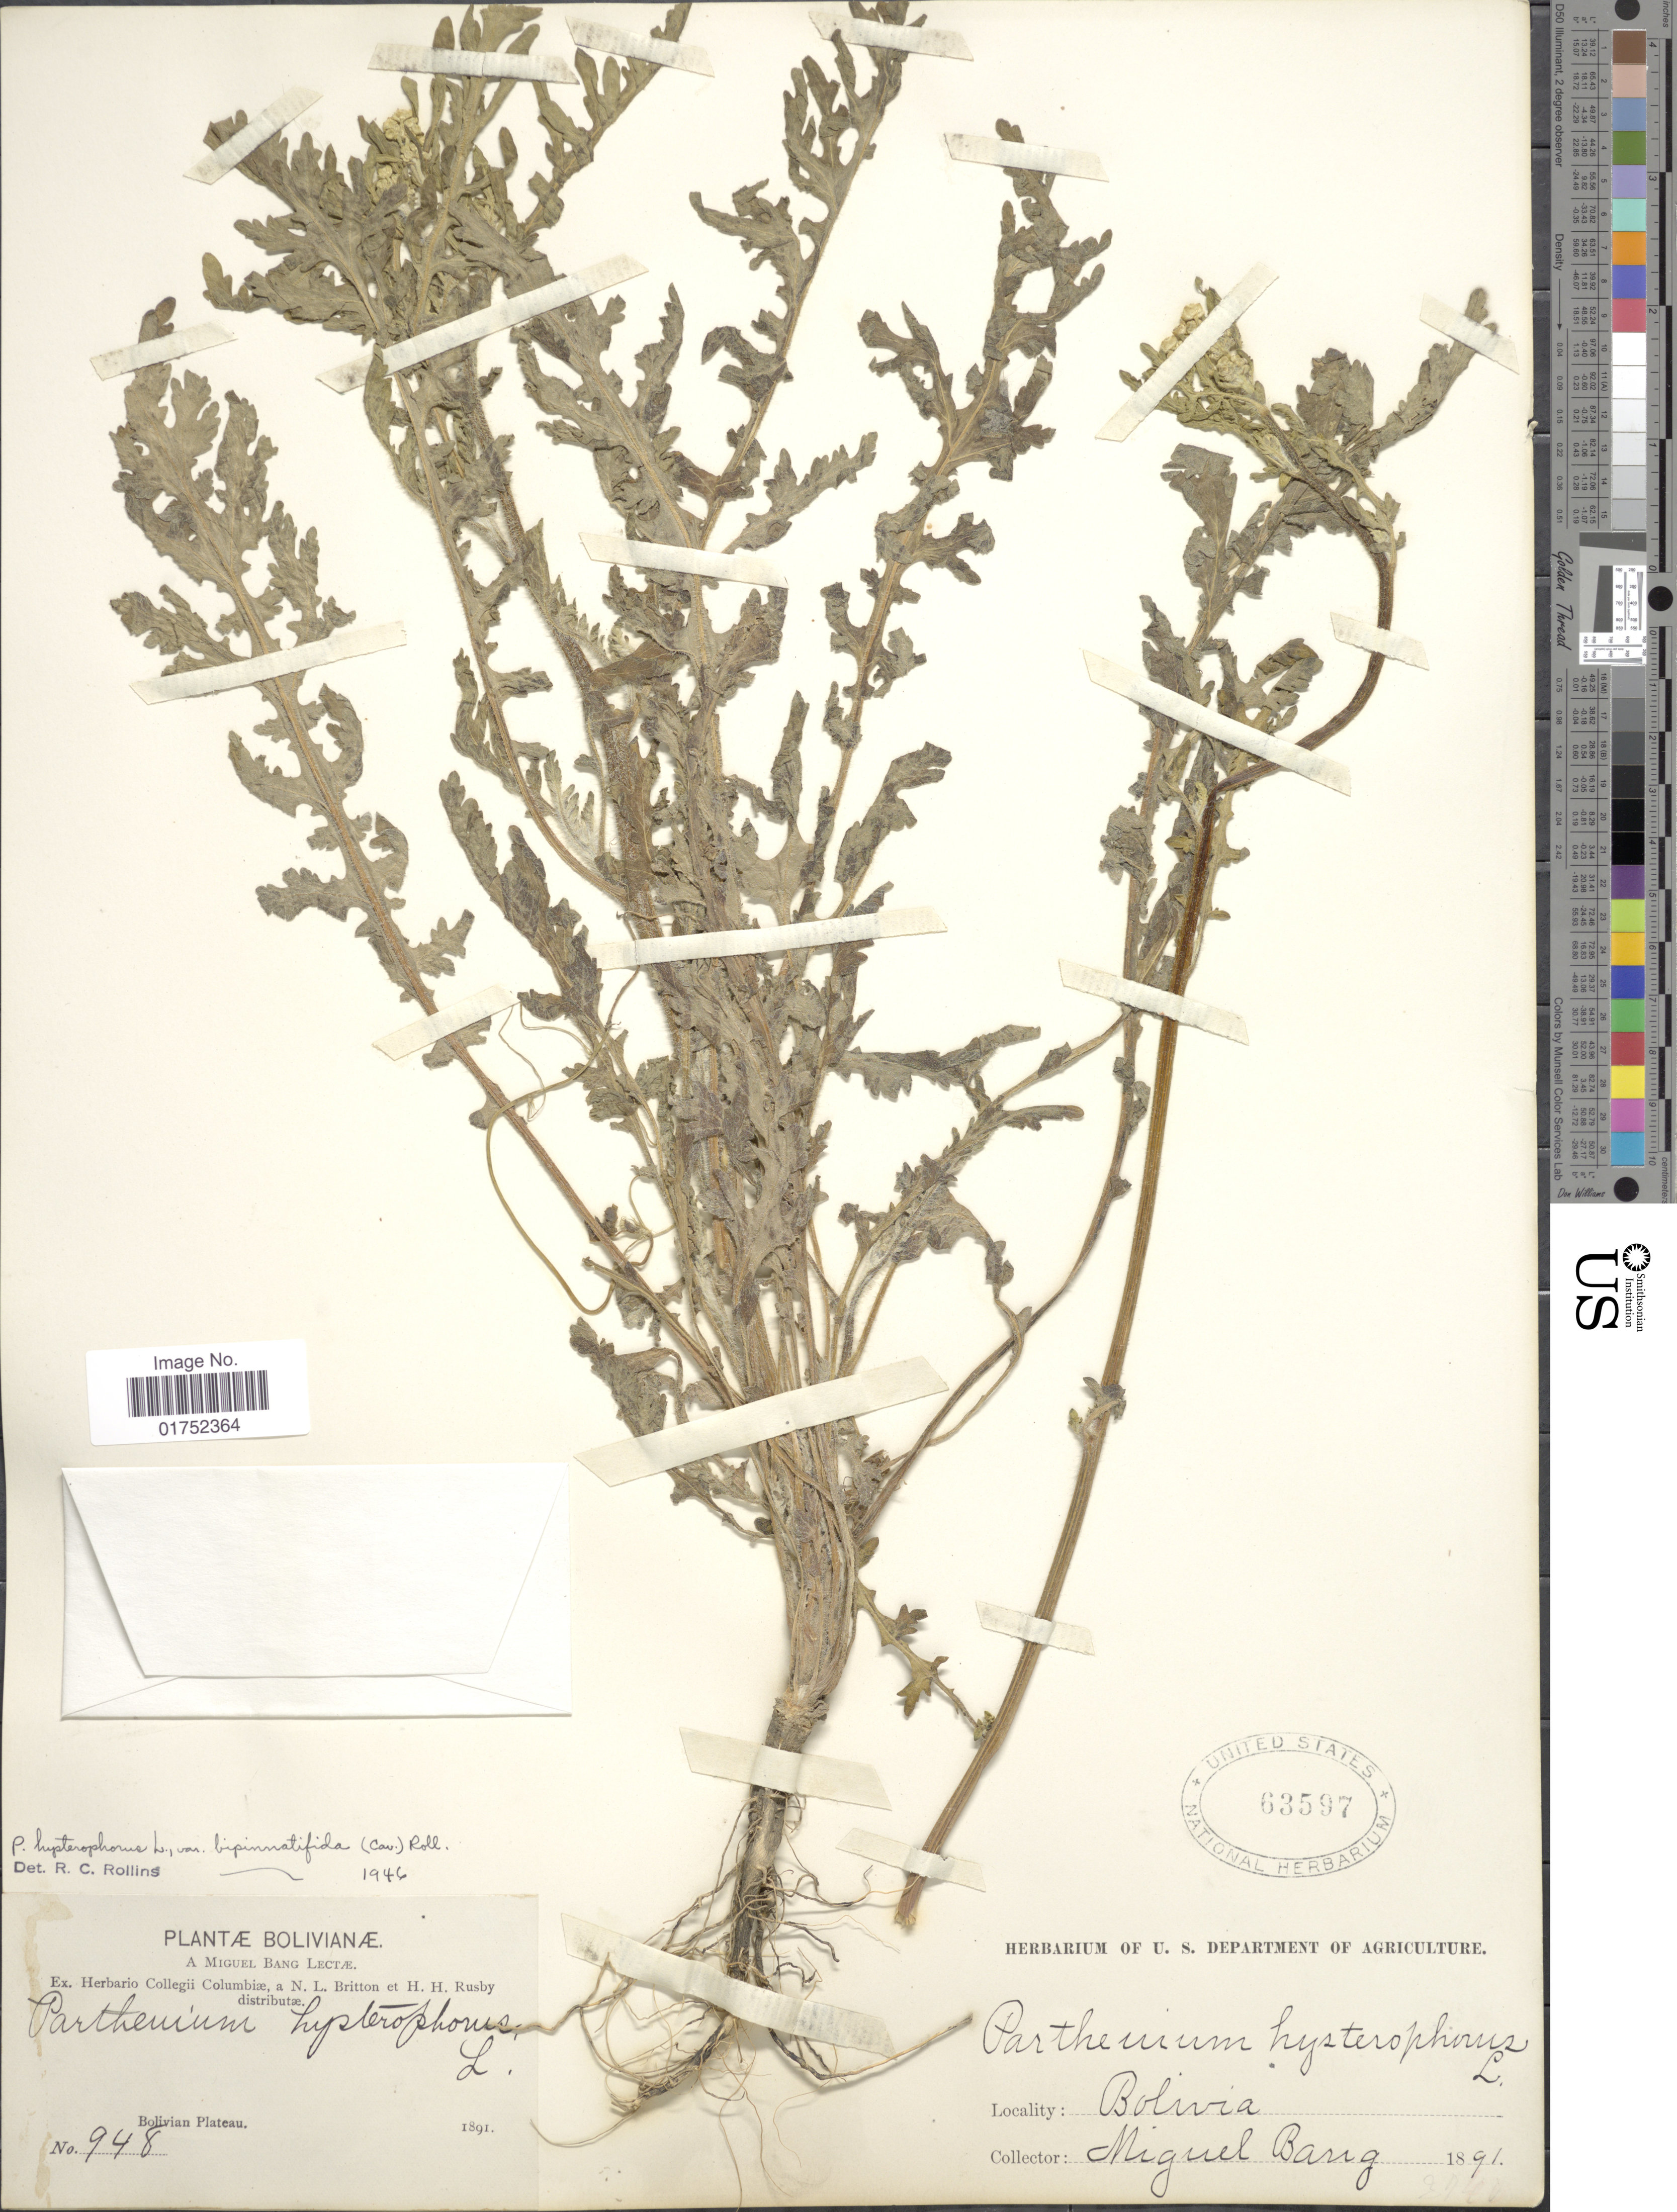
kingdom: Plantae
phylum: Tracheophyta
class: Magnoliopsida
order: Asterales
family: Asteraceae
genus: Parthenium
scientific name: Parthenium hysterophorus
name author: L.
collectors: M. Bang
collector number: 948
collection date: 1891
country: Bolivia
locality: Bolivian Plateau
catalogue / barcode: US 63597